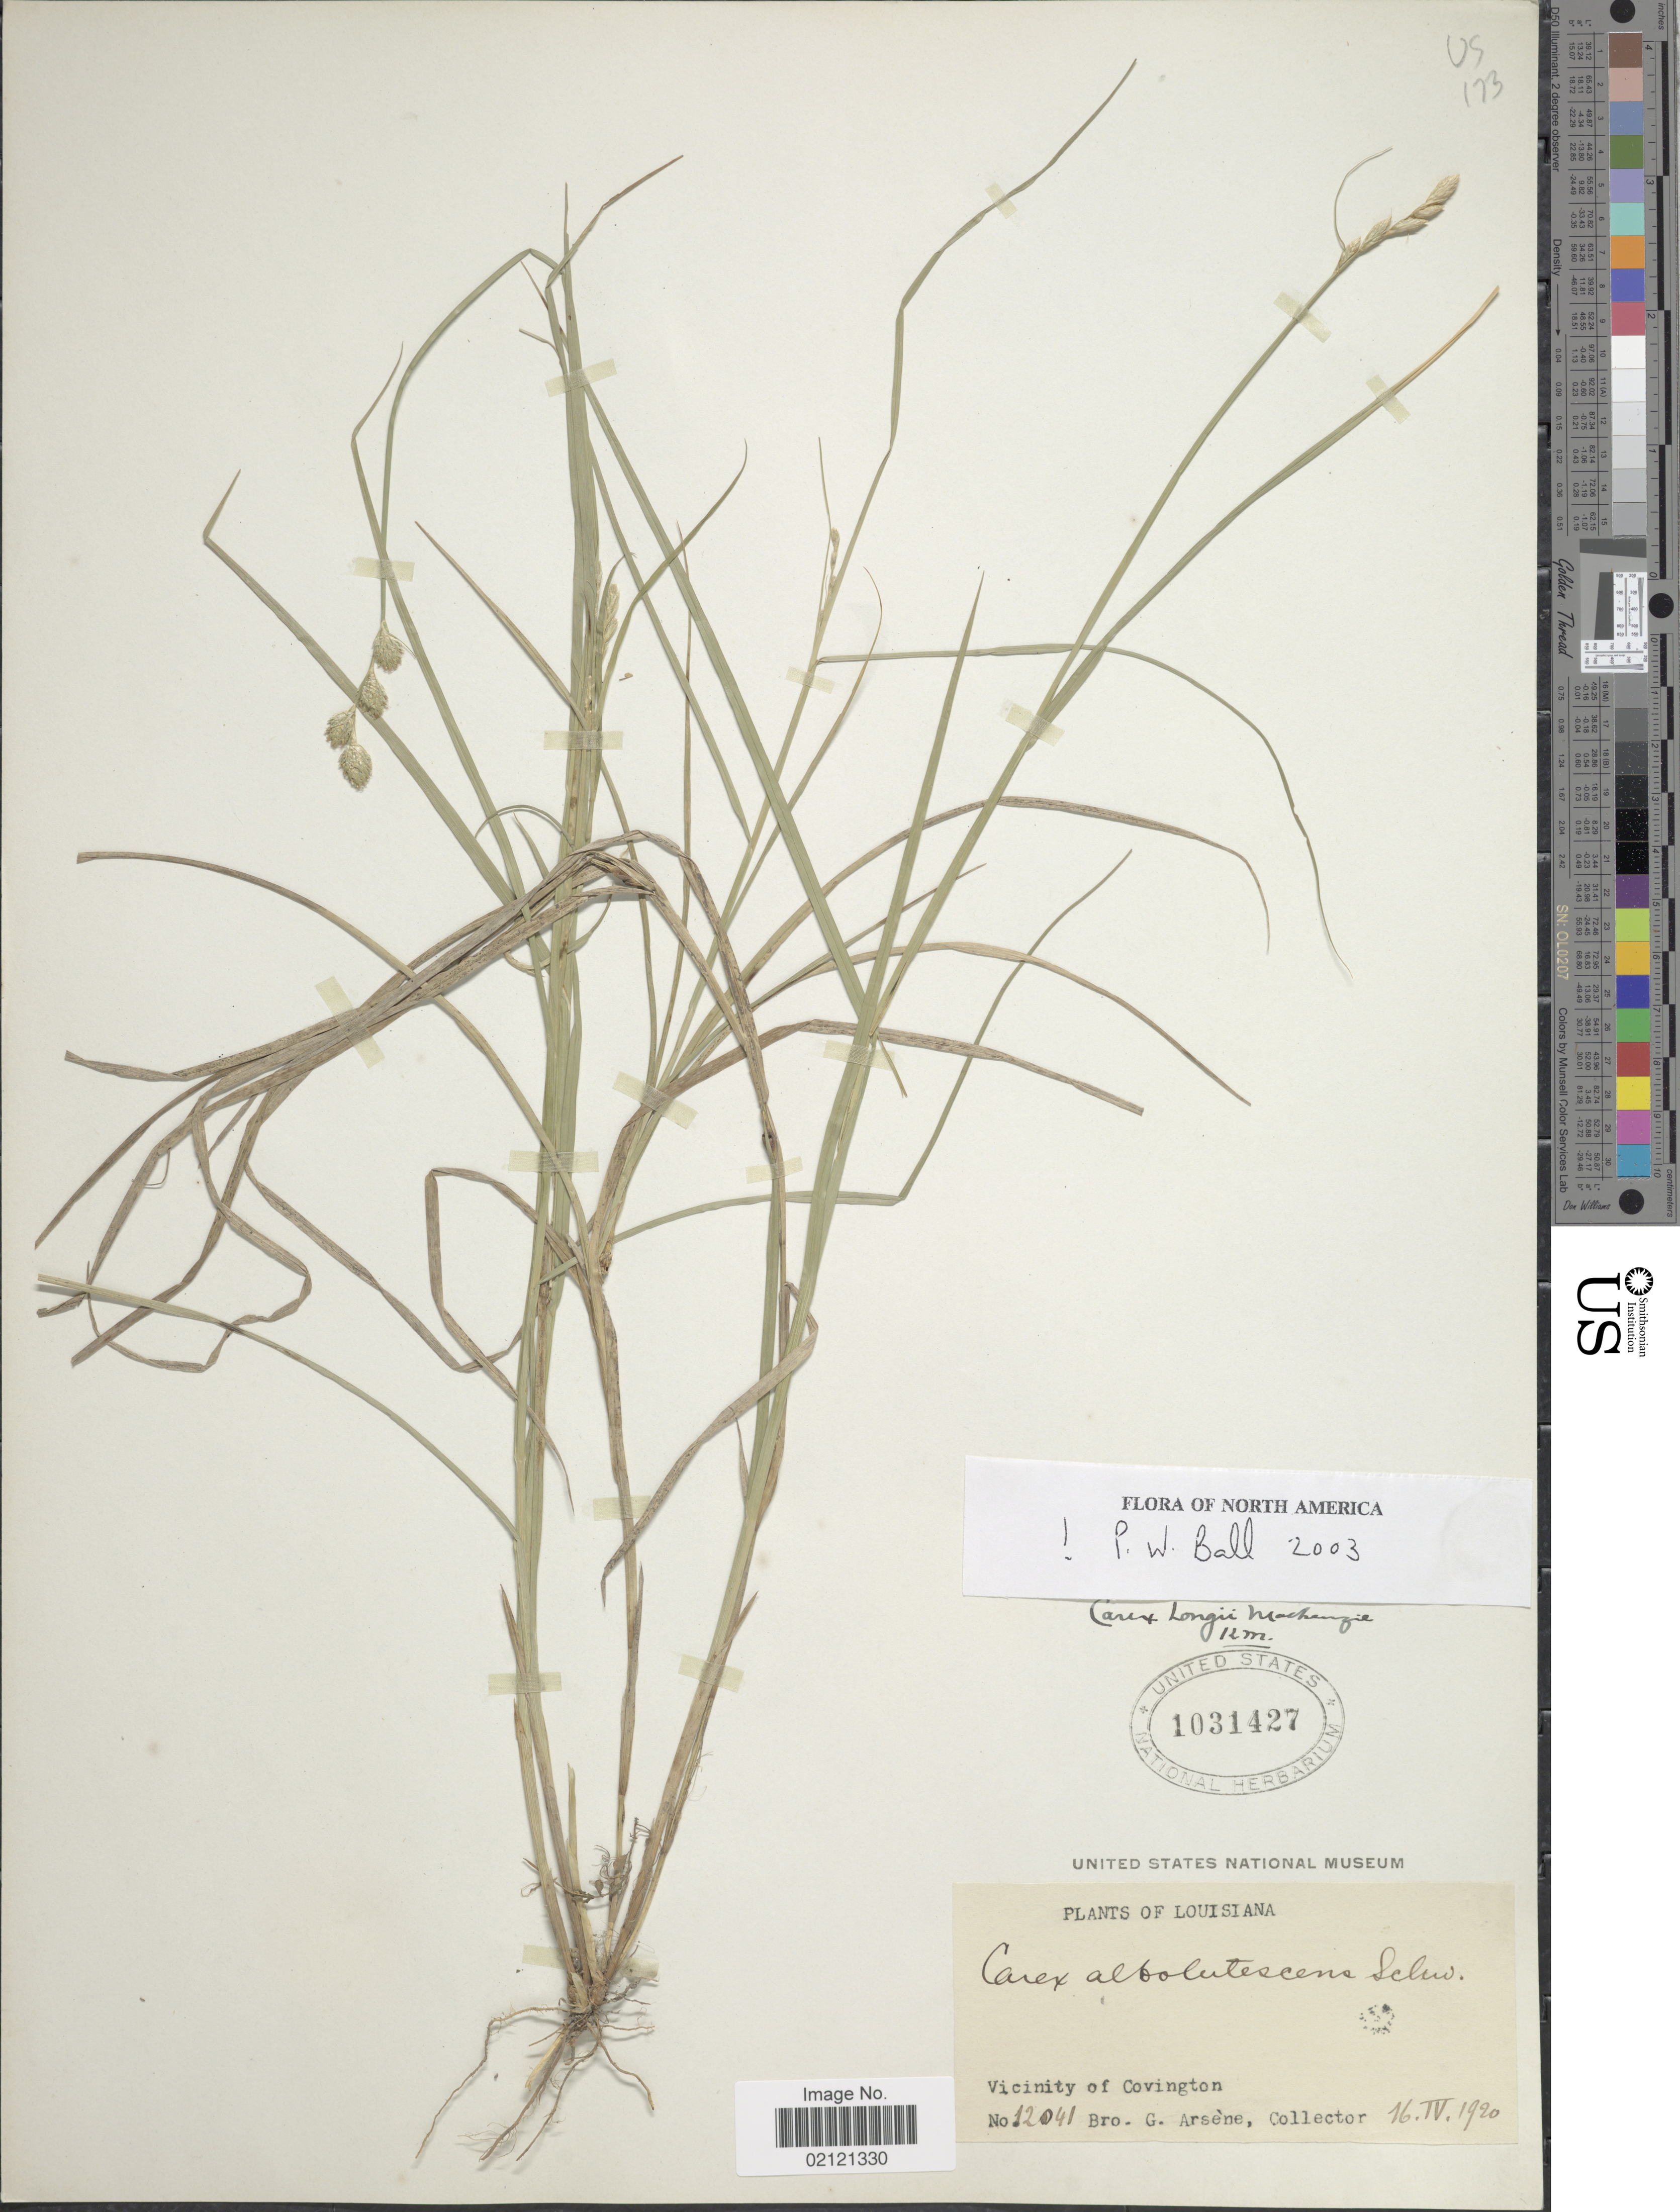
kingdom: Plantae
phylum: Tracheophyta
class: Liliopsida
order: Poales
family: Cyperaceae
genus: Carex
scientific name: Carex longii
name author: Mack.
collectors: Bro. G. Arsène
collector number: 12041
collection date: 1920-04-16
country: United States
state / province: Louisiana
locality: Vicinity of Covington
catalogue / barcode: US 1031427